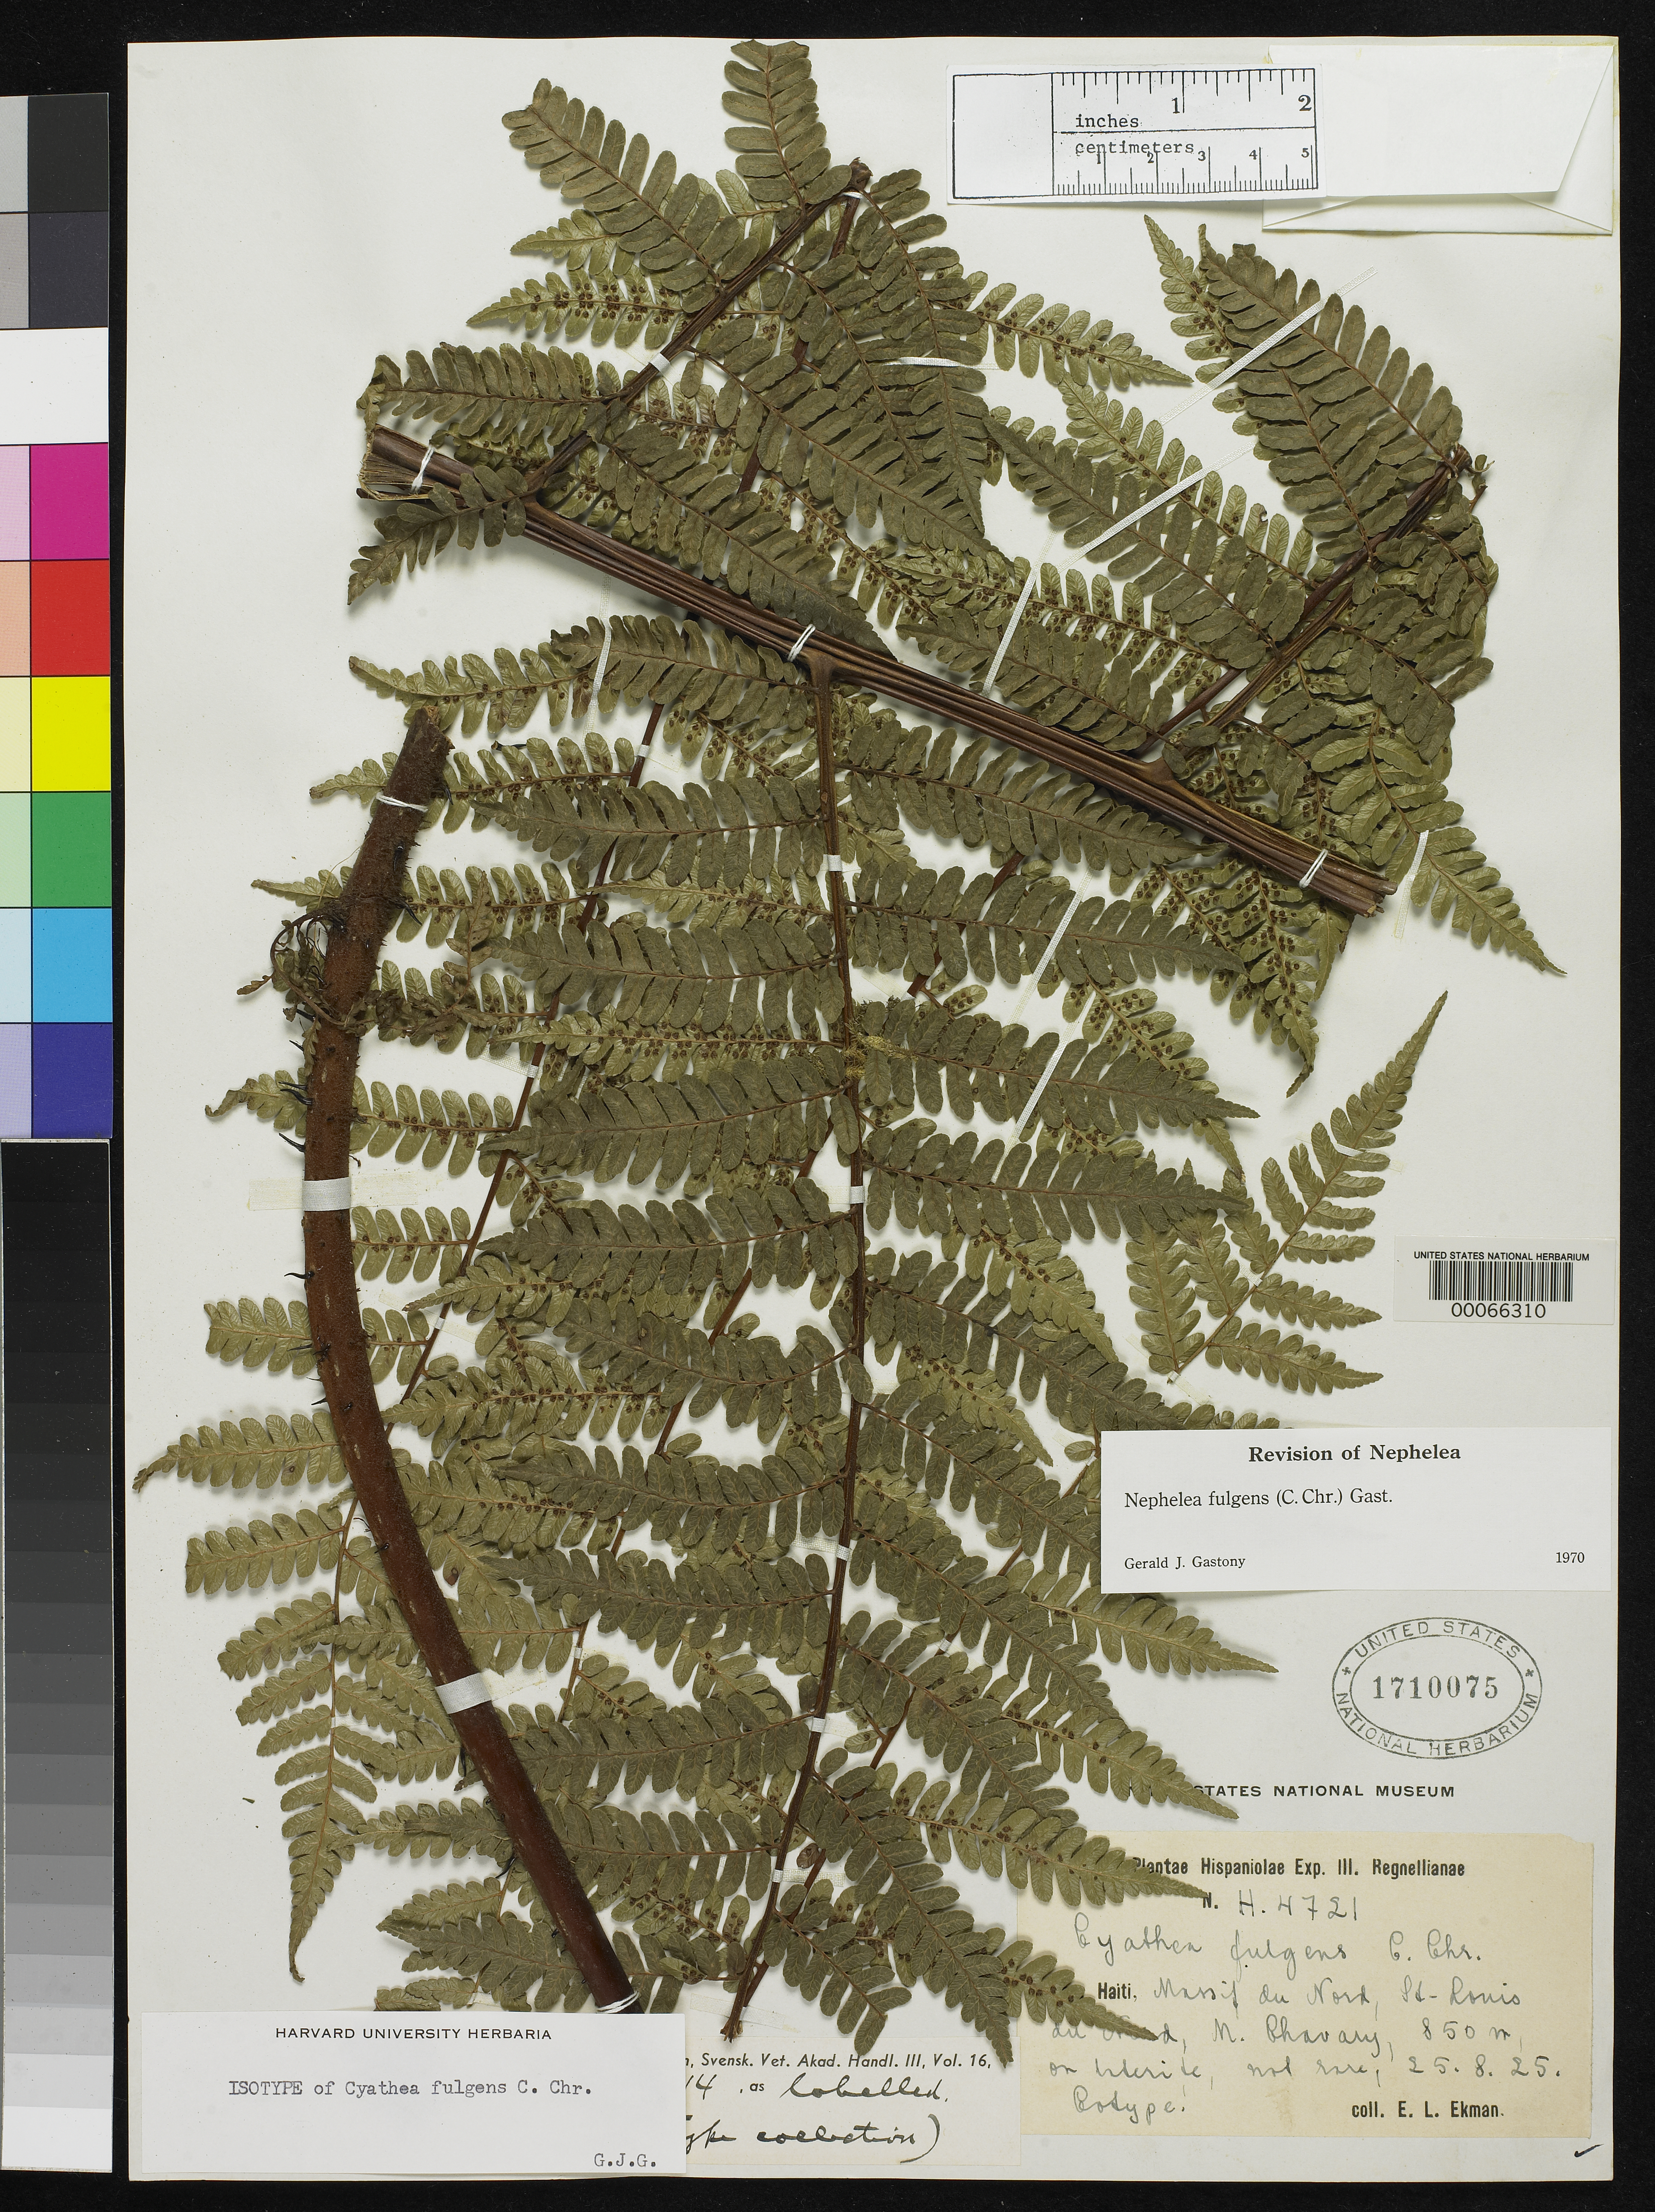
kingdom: Plantae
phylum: Tracheophyta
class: Polypodiopsida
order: Cyatheales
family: Cyatheaceae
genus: Cyathea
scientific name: Cyathea fulgens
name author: C. Chr.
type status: Isotype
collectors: E. L. Ekman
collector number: H 4721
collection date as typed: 25 Aug 1925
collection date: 1925-08-25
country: Haiti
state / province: Nord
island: Hispaniola Island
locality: St. Louis du Nord, Morne Chavary.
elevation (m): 900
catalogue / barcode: US 1710075